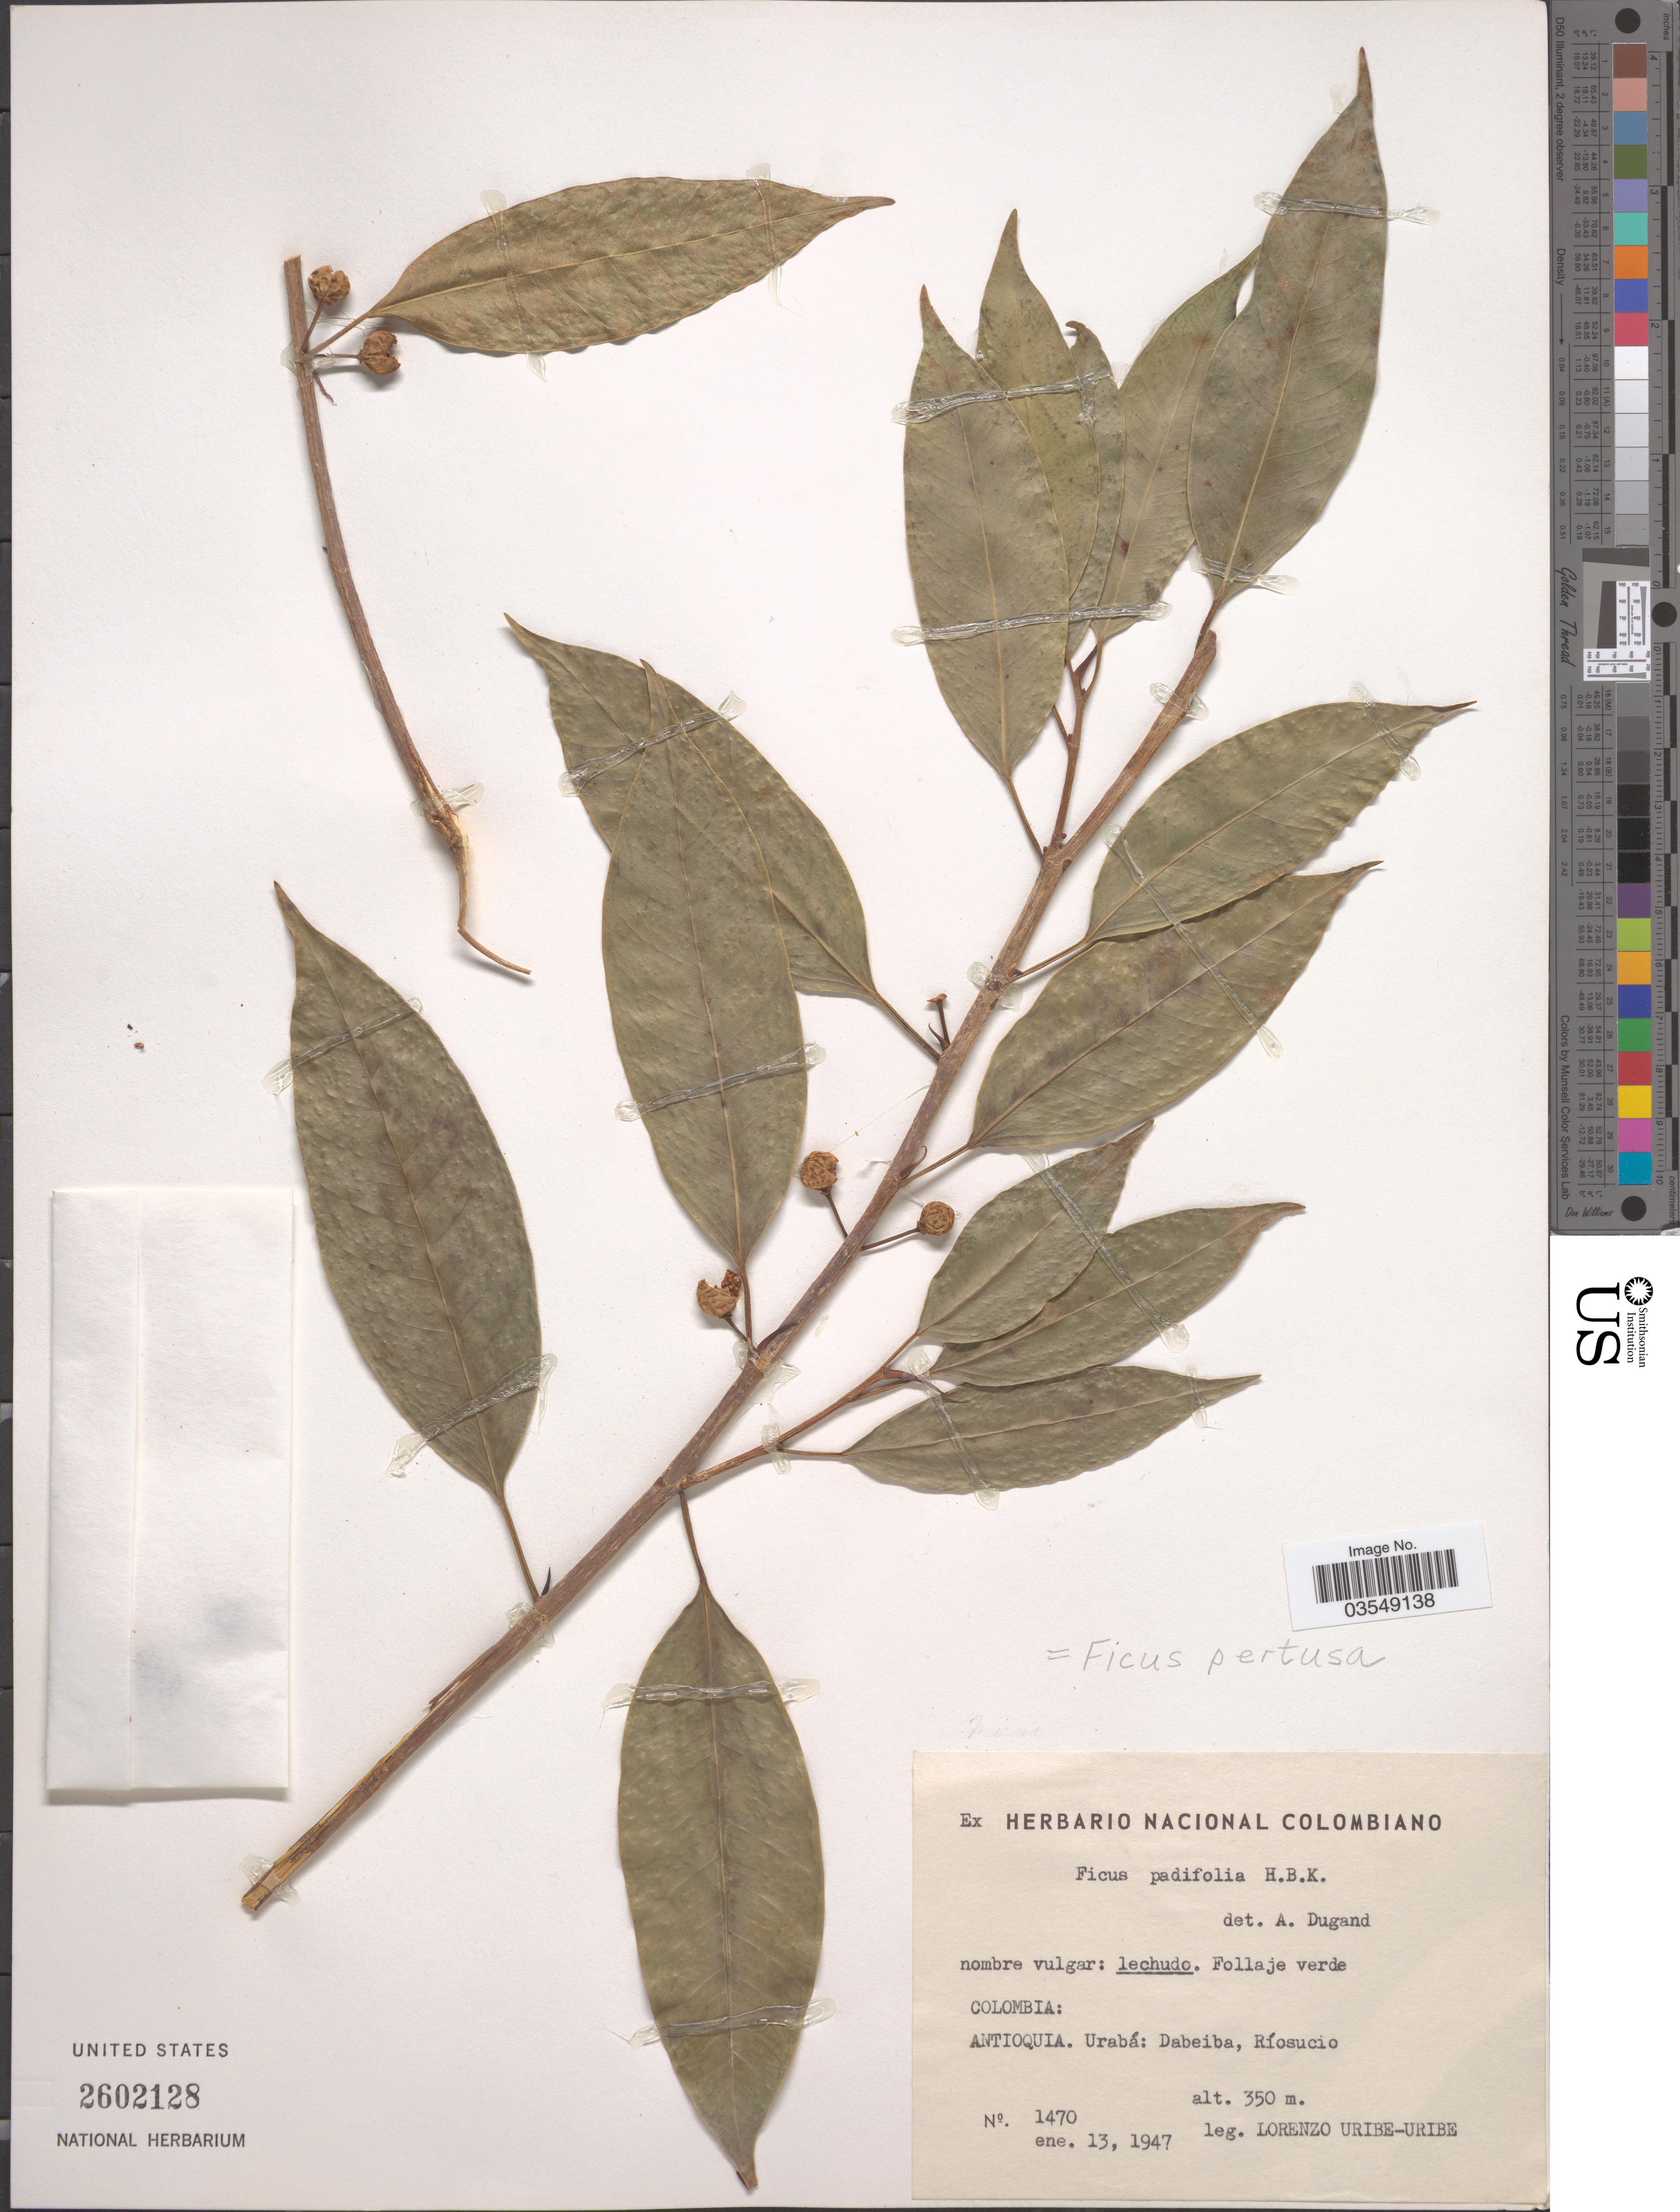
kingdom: Plantae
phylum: Tracheophyta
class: Magnoliopsida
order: Rosales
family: Moraceae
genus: Ficus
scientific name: Ficus pertusa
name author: L. f.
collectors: L. Uribe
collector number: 1470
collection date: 1947-01-13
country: Colombia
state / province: Antioquia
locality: Urabá: Dabeiba, Ríosucio.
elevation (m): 350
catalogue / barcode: US 2602128